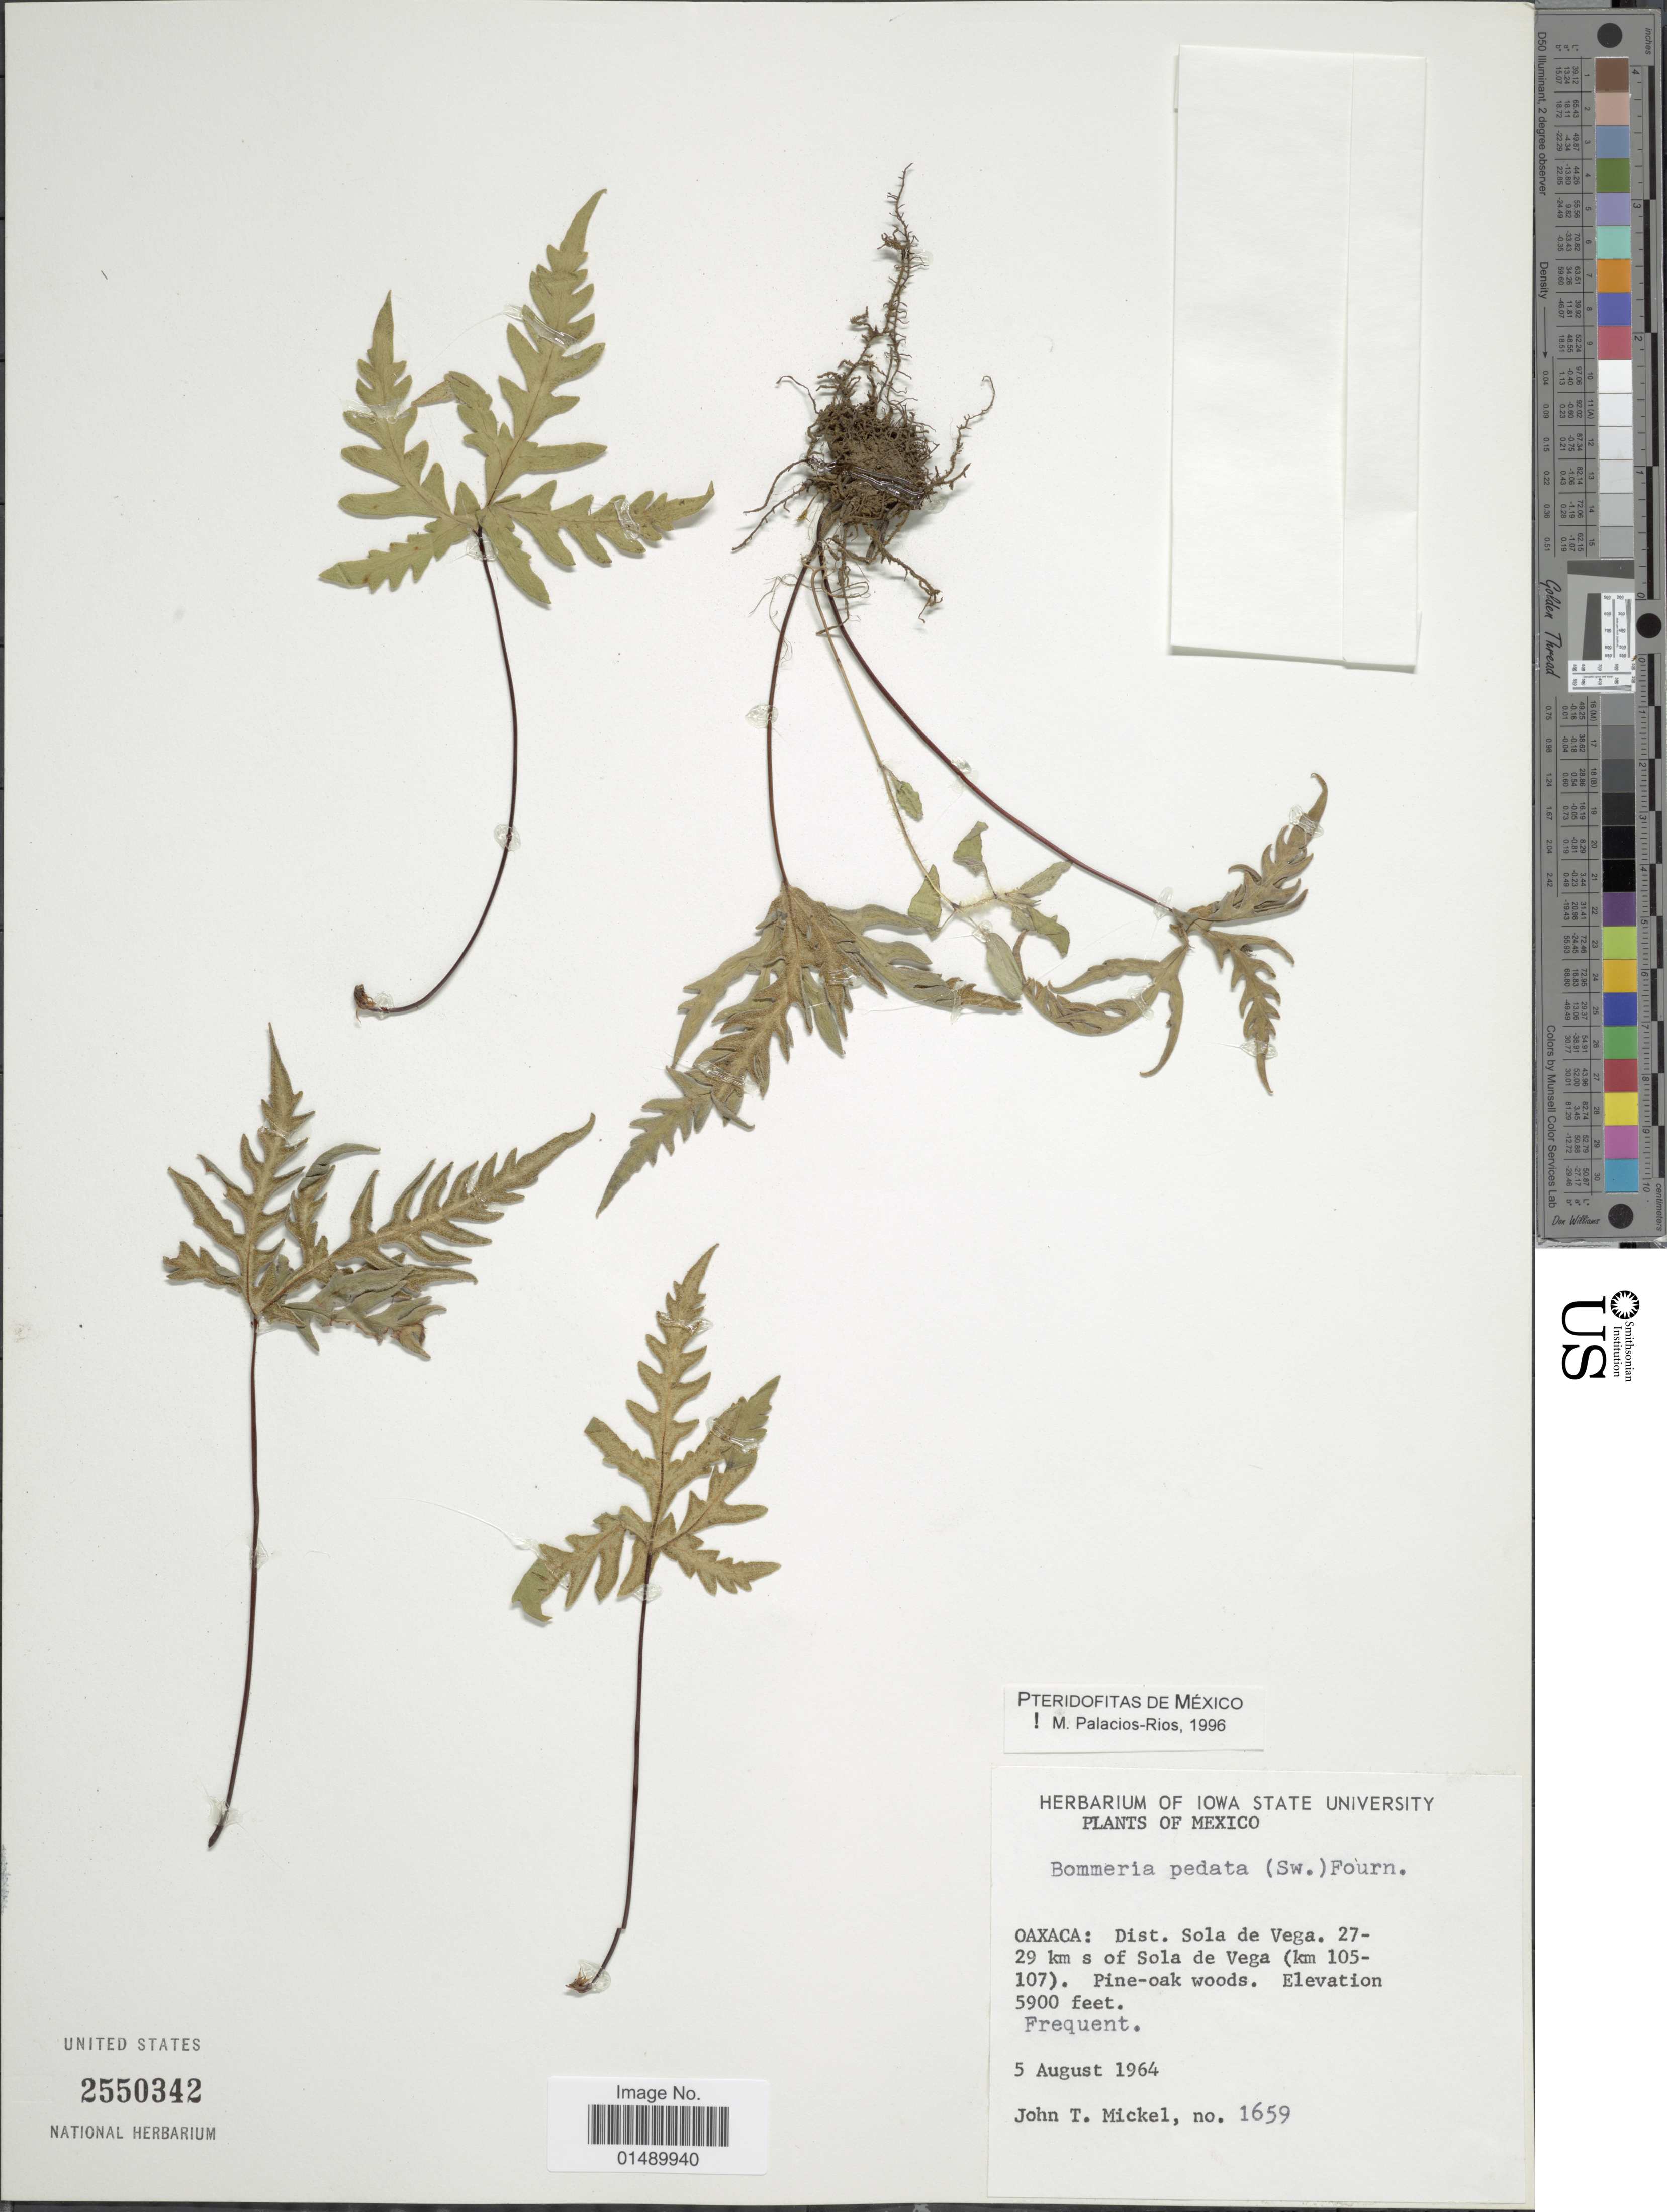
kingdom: Plantae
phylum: Tracheophyta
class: Polypodiopsida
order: Polypodiales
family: Pteridaceae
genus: Bommeria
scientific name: Bommeria pedata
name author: (Sw.) E. Fourn.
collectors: J. T. Mickel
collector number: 1659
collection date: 1964-08-05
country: Mexico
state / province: Oaxaca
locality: Mexico, Dist. Sola de Vega. 27-29 km s of Sola de Vega (km105-107). Pine-oak woods.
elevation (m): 1798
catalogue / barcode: US 2550342